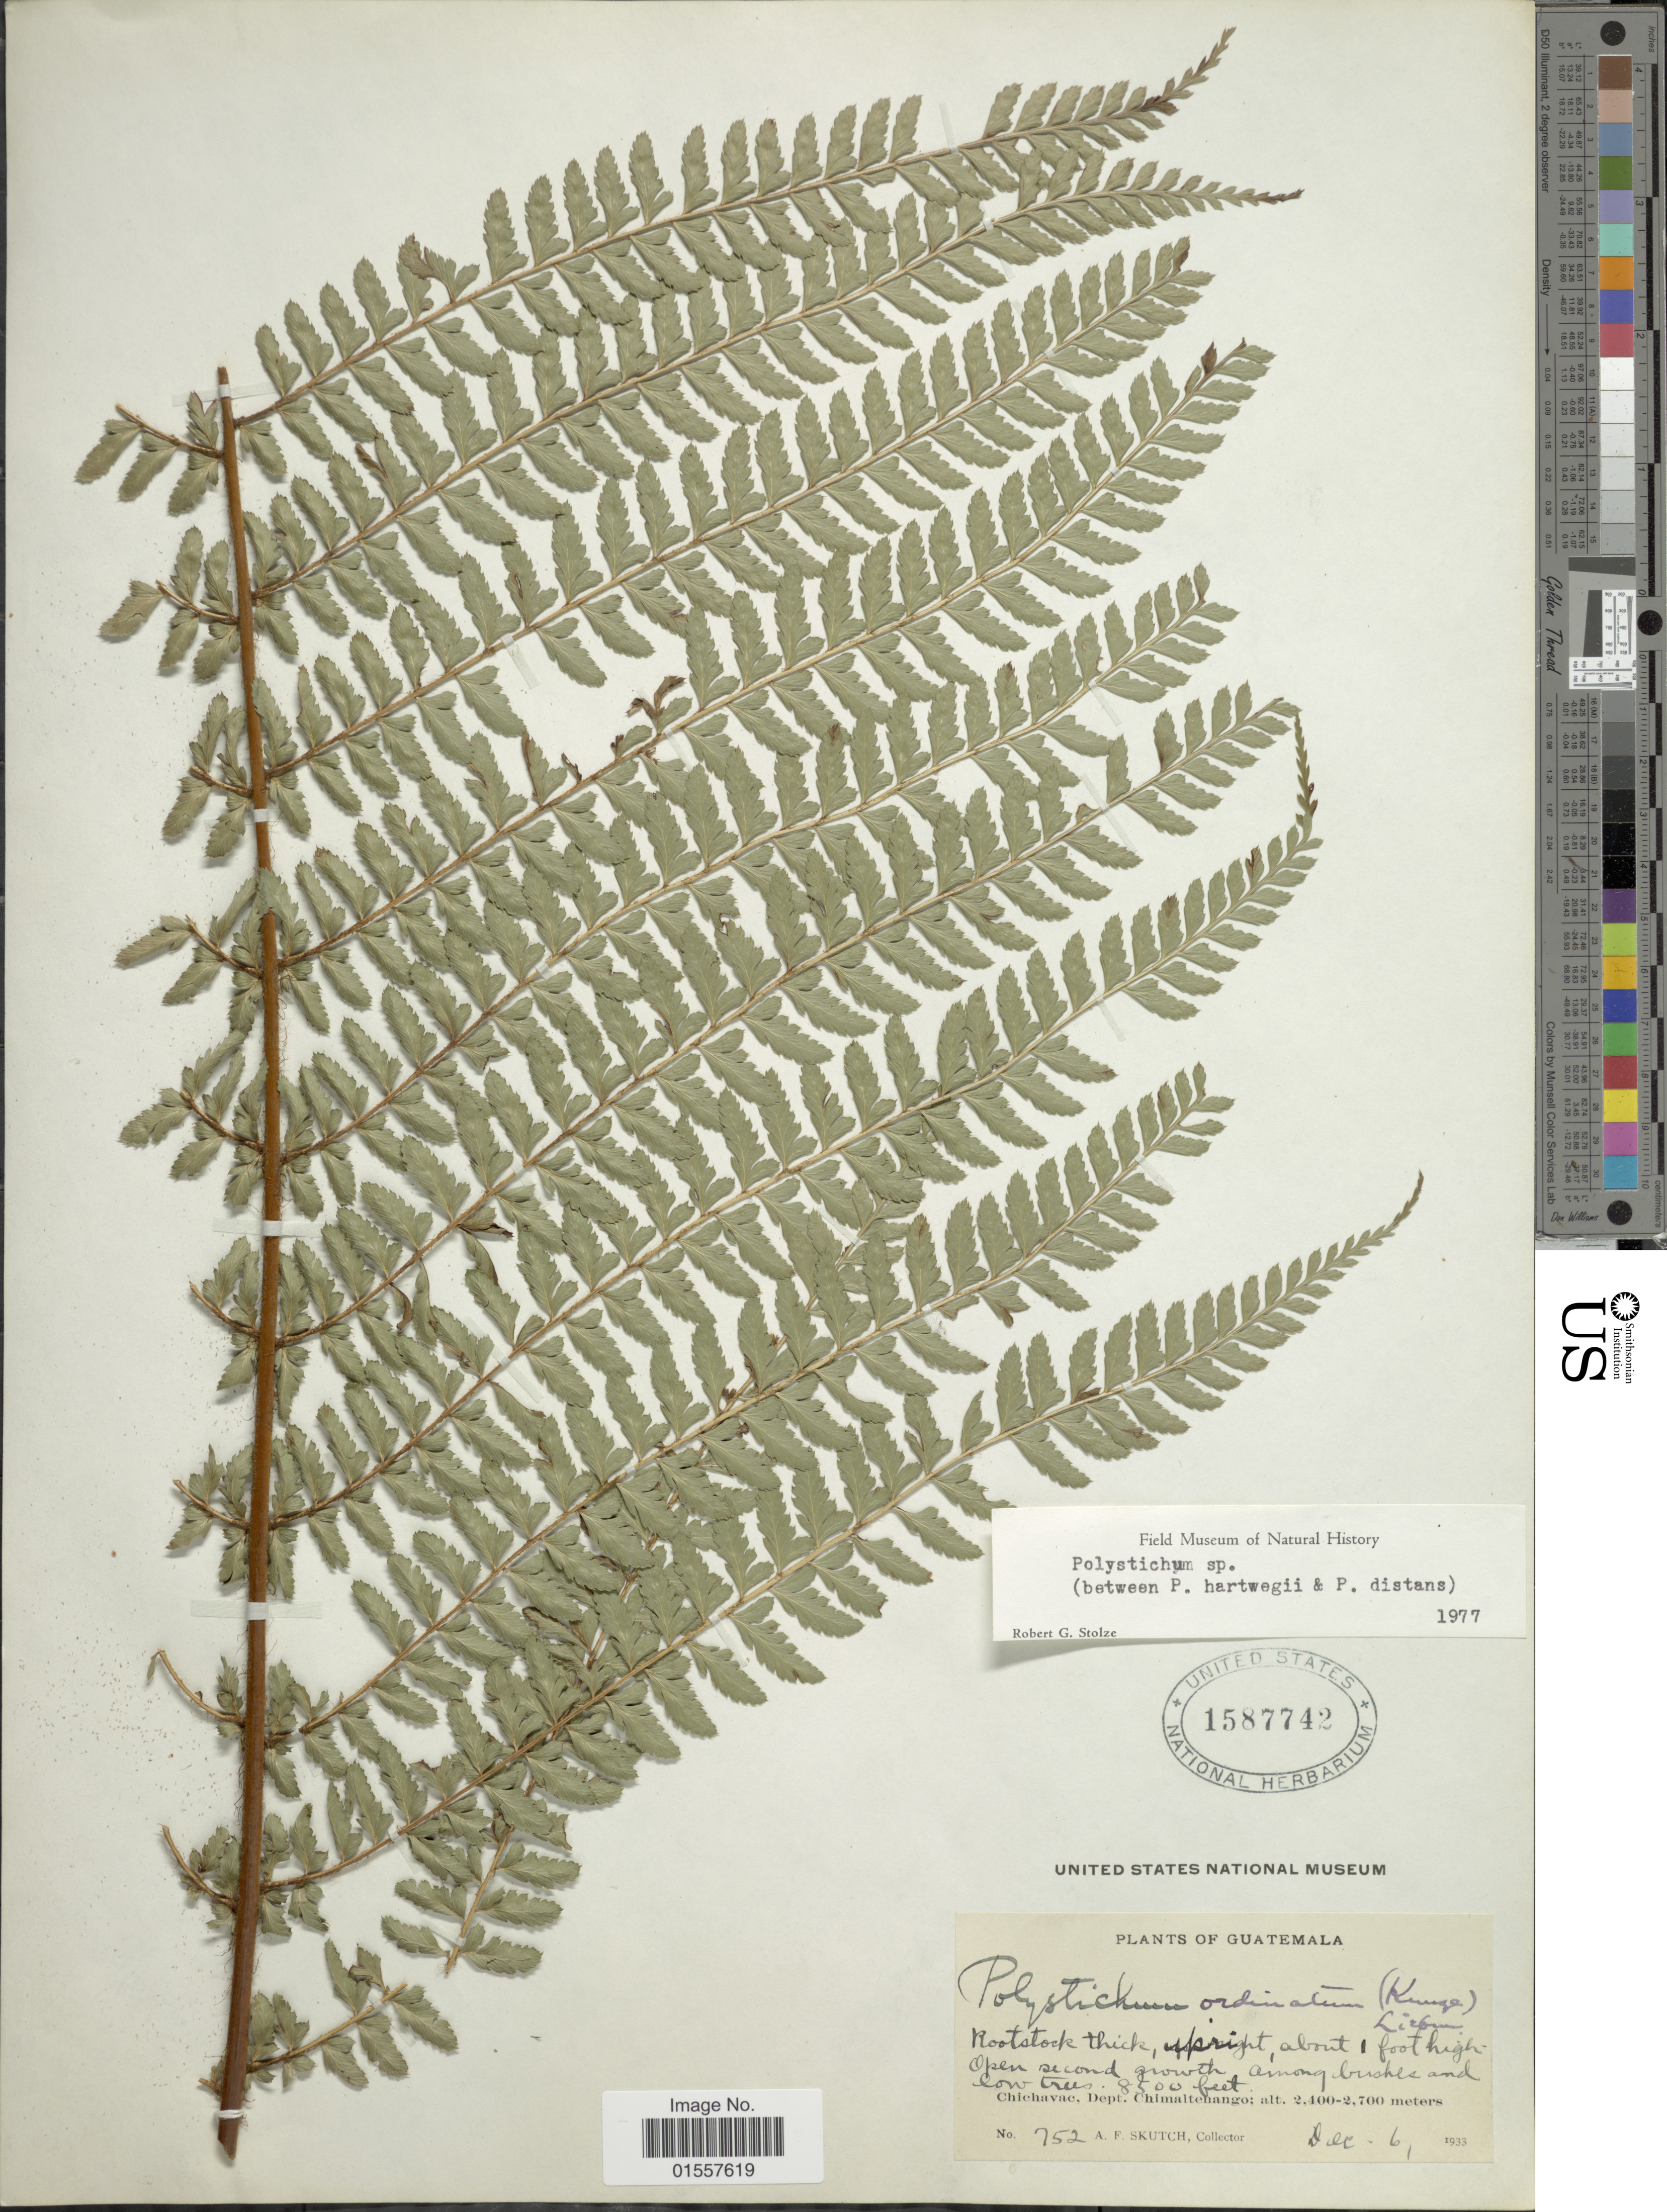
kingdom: Plantae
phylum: Tracheophyta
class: Polypodiopsida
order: Polypodiales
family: Dryopteridaceae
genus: Polystichum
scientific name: Polystichum distans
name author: E. Fourn.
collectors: A. F. Skutch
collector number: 752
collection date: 1933-12-06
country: Guatemala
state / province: Chimaltenango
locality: Chichavac, Dept. Chimaltenango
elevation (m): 2591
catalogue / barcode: US 1587742